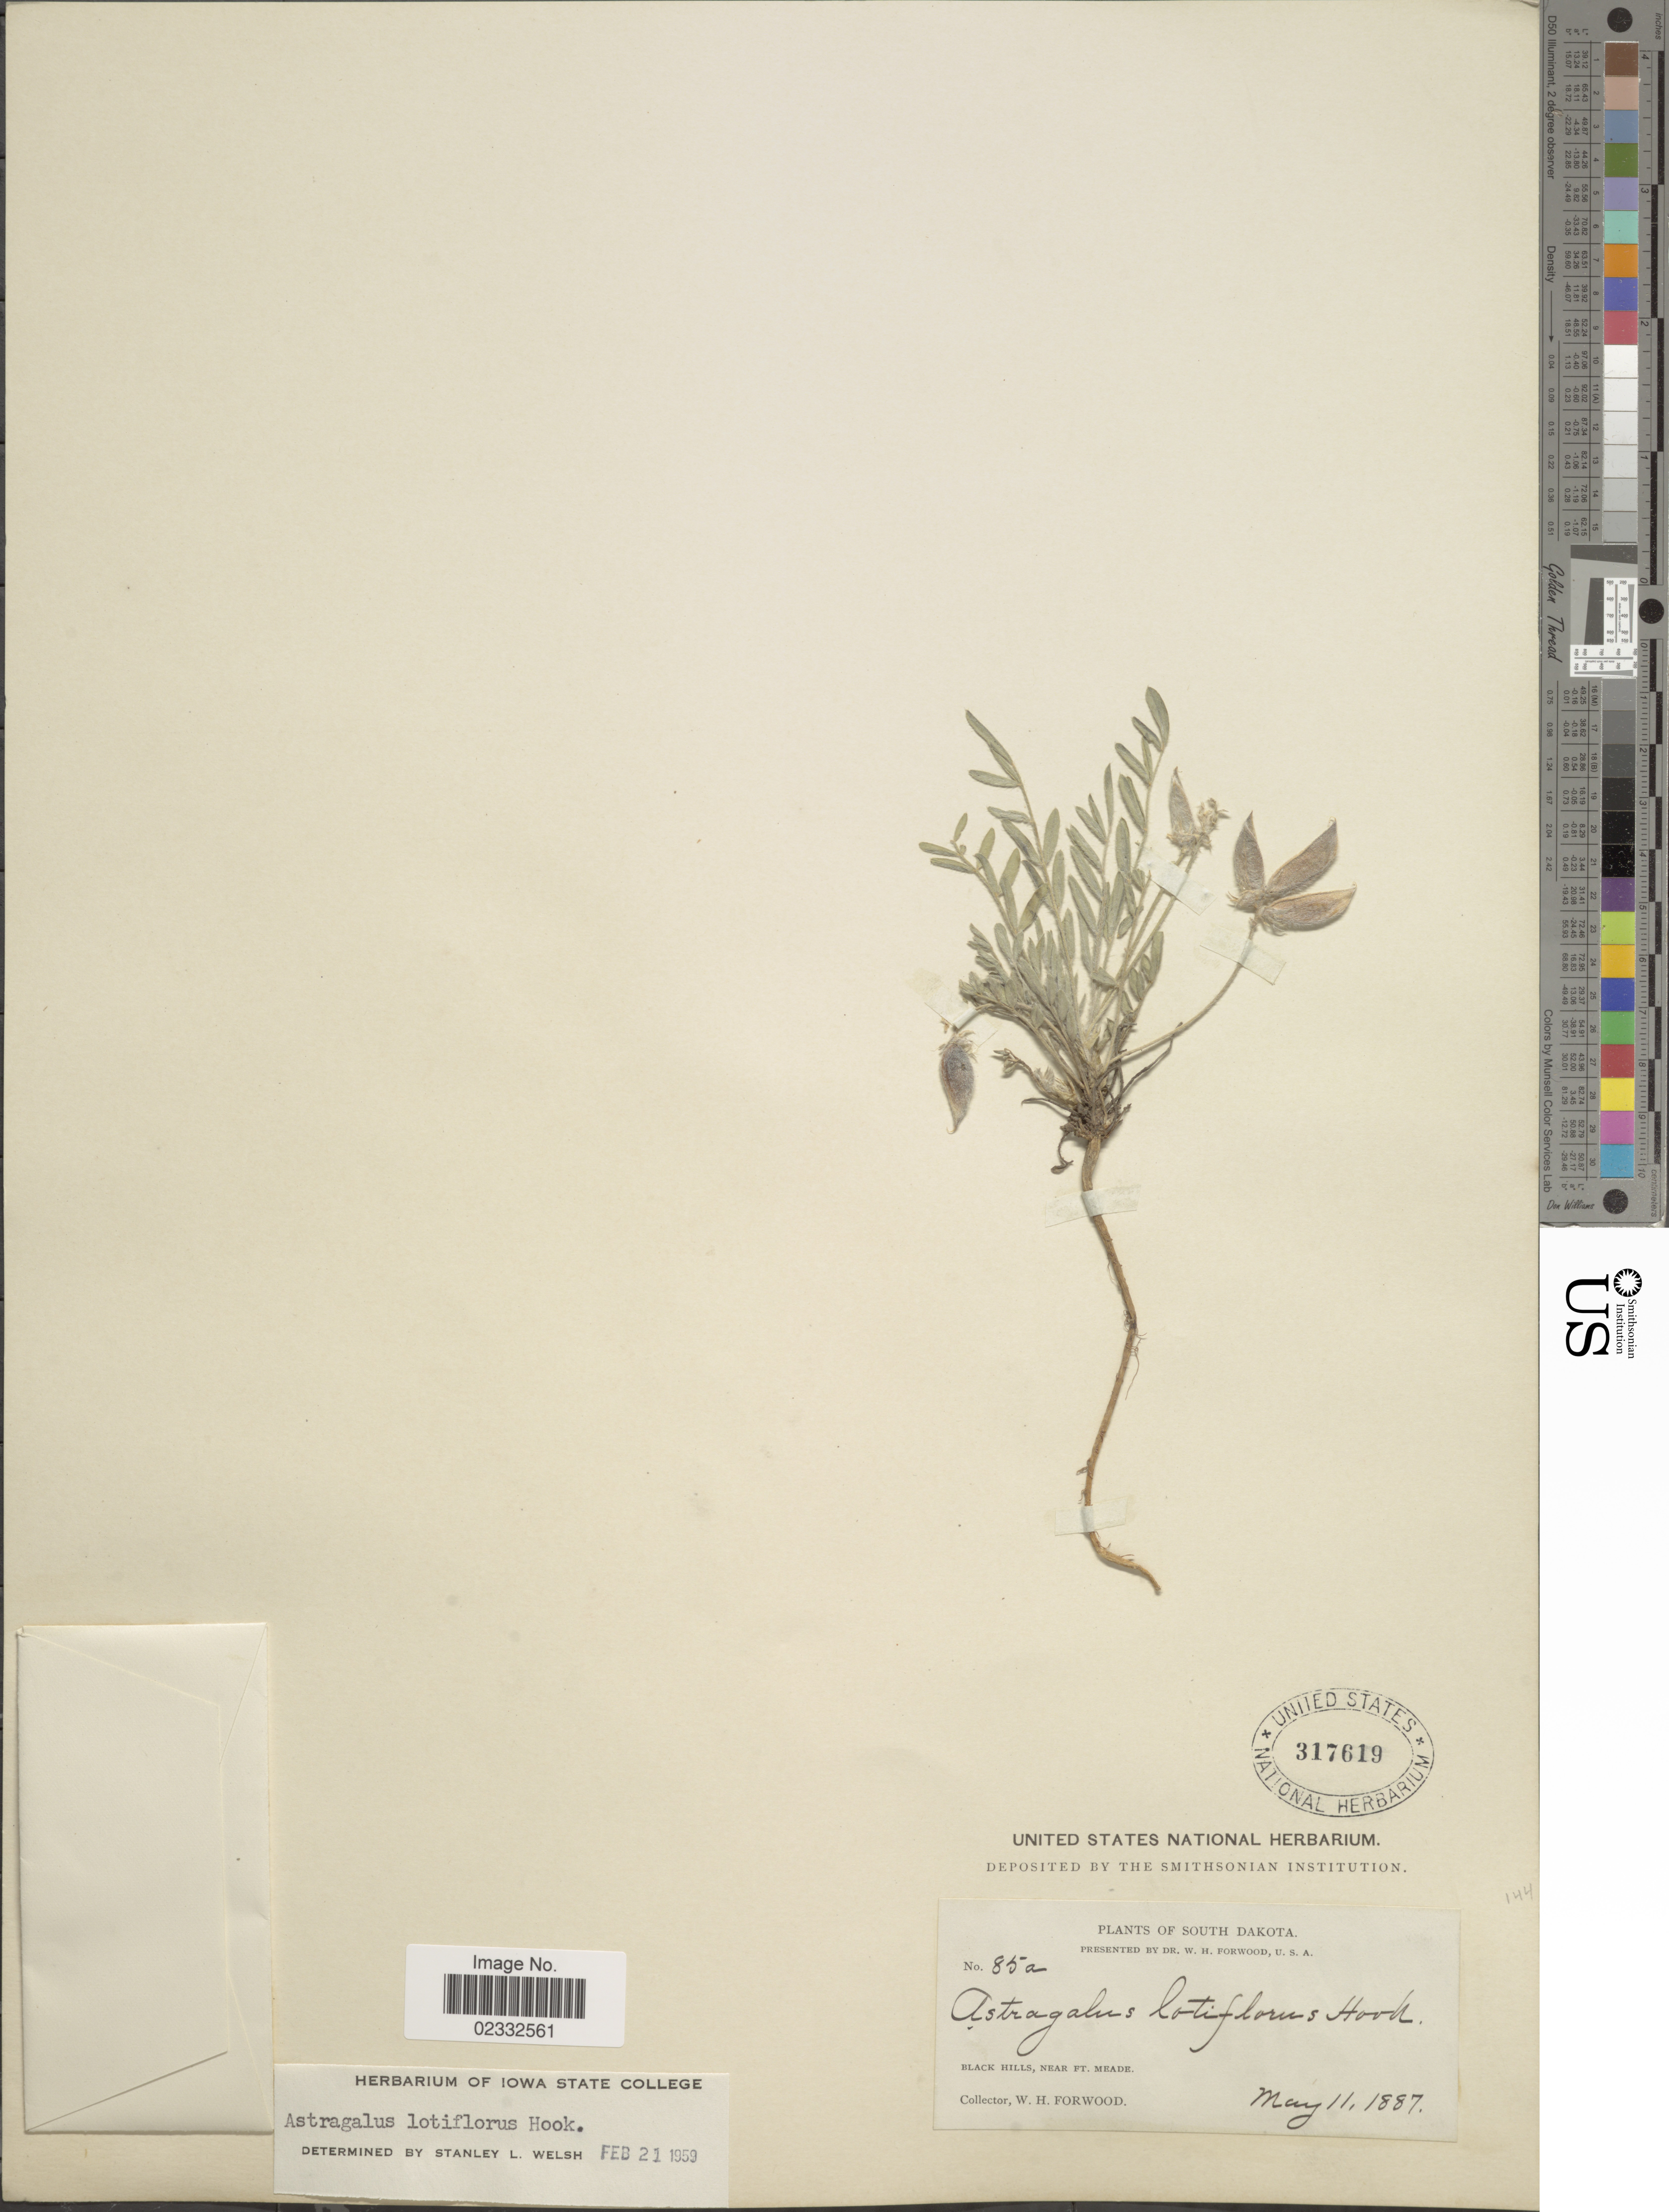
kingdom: Plantae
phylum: Tracheophyta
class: Magnoliopsida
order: Fabales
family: Fabaceae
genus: Astragalus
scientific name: Astragalus lotiflorus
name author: Hook.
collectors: W. Forwood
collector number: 85a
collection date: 1887-05-11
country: United States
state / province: South Dakota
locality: Balck hills, near Ft. Meade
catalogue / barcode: US 317619